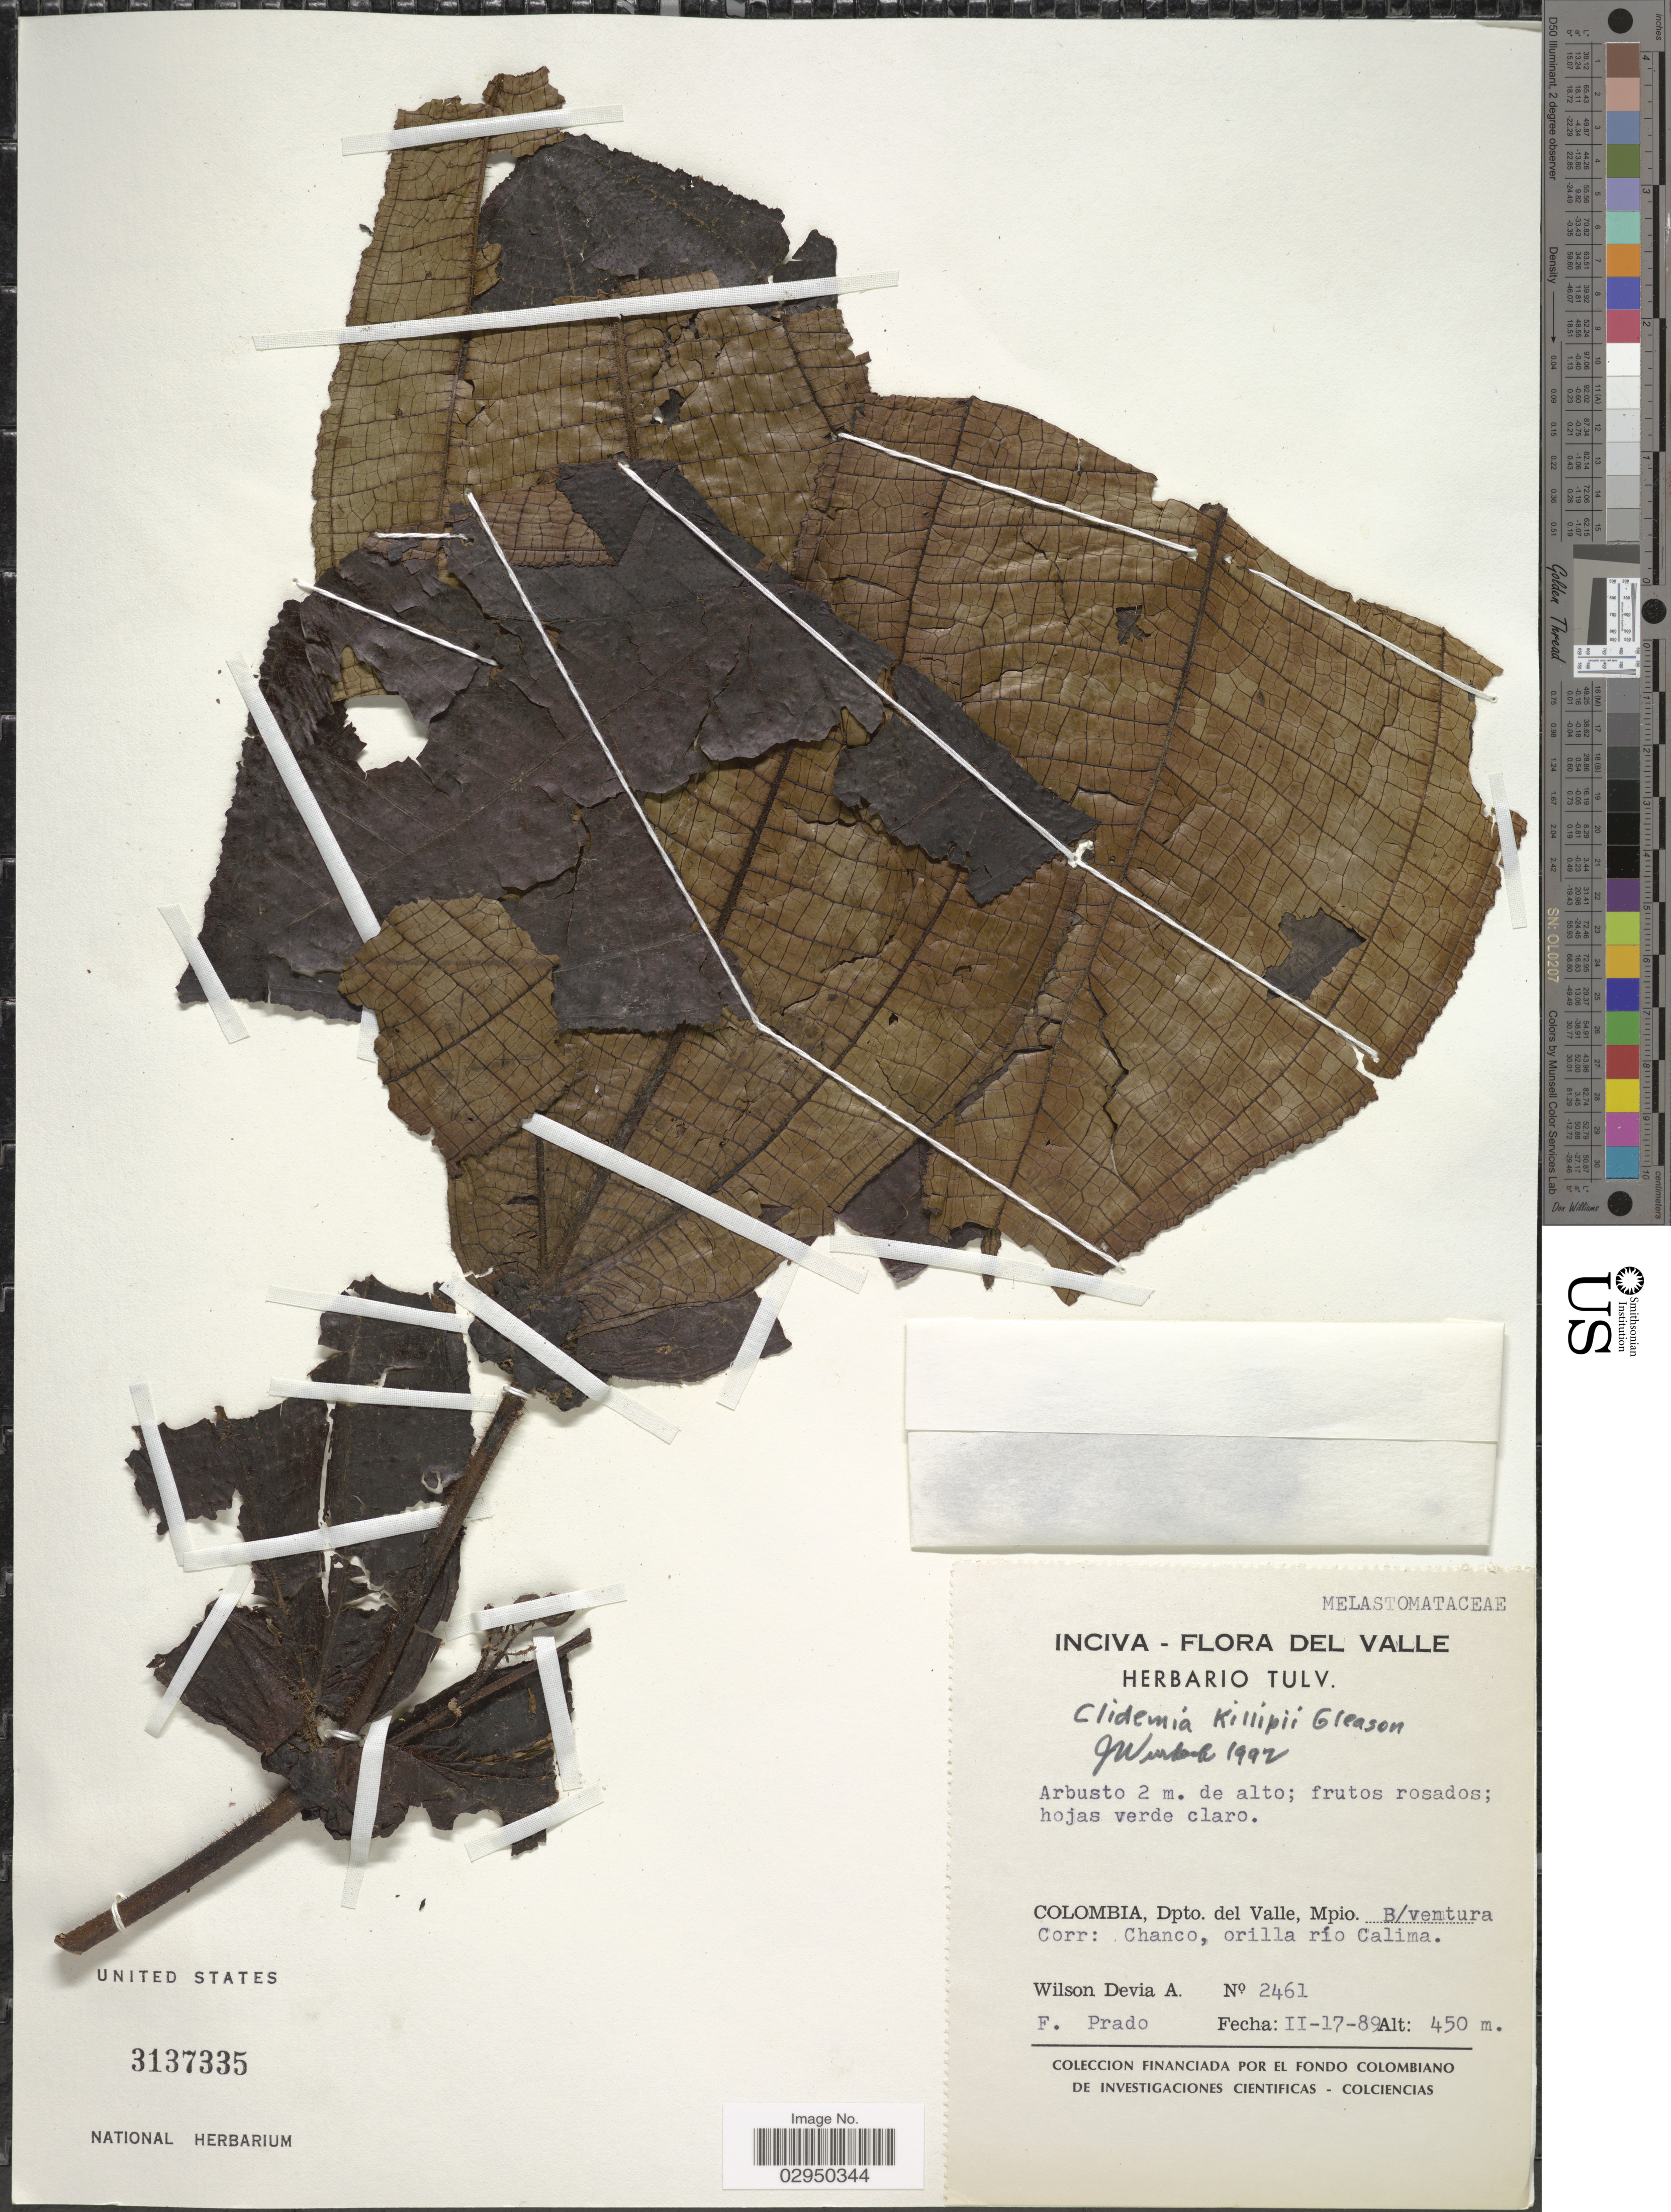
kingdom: Plantae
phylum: Tracheophyta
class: Magnoliopsida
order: Myrtales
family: Melastomataceae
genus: Clidemia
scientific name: Clidemia killipii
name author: Gleason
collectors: W. Devia A. & F. Prado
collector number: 2461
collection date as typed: Transcribed d/m/y: 17/2/89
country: Colombia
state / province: Valle del Cauca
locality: Dpto. del Valle, Mpio. B/ventura. Corr: Chanco, orilla río Calima.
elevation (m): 450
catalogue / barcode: US 3137335